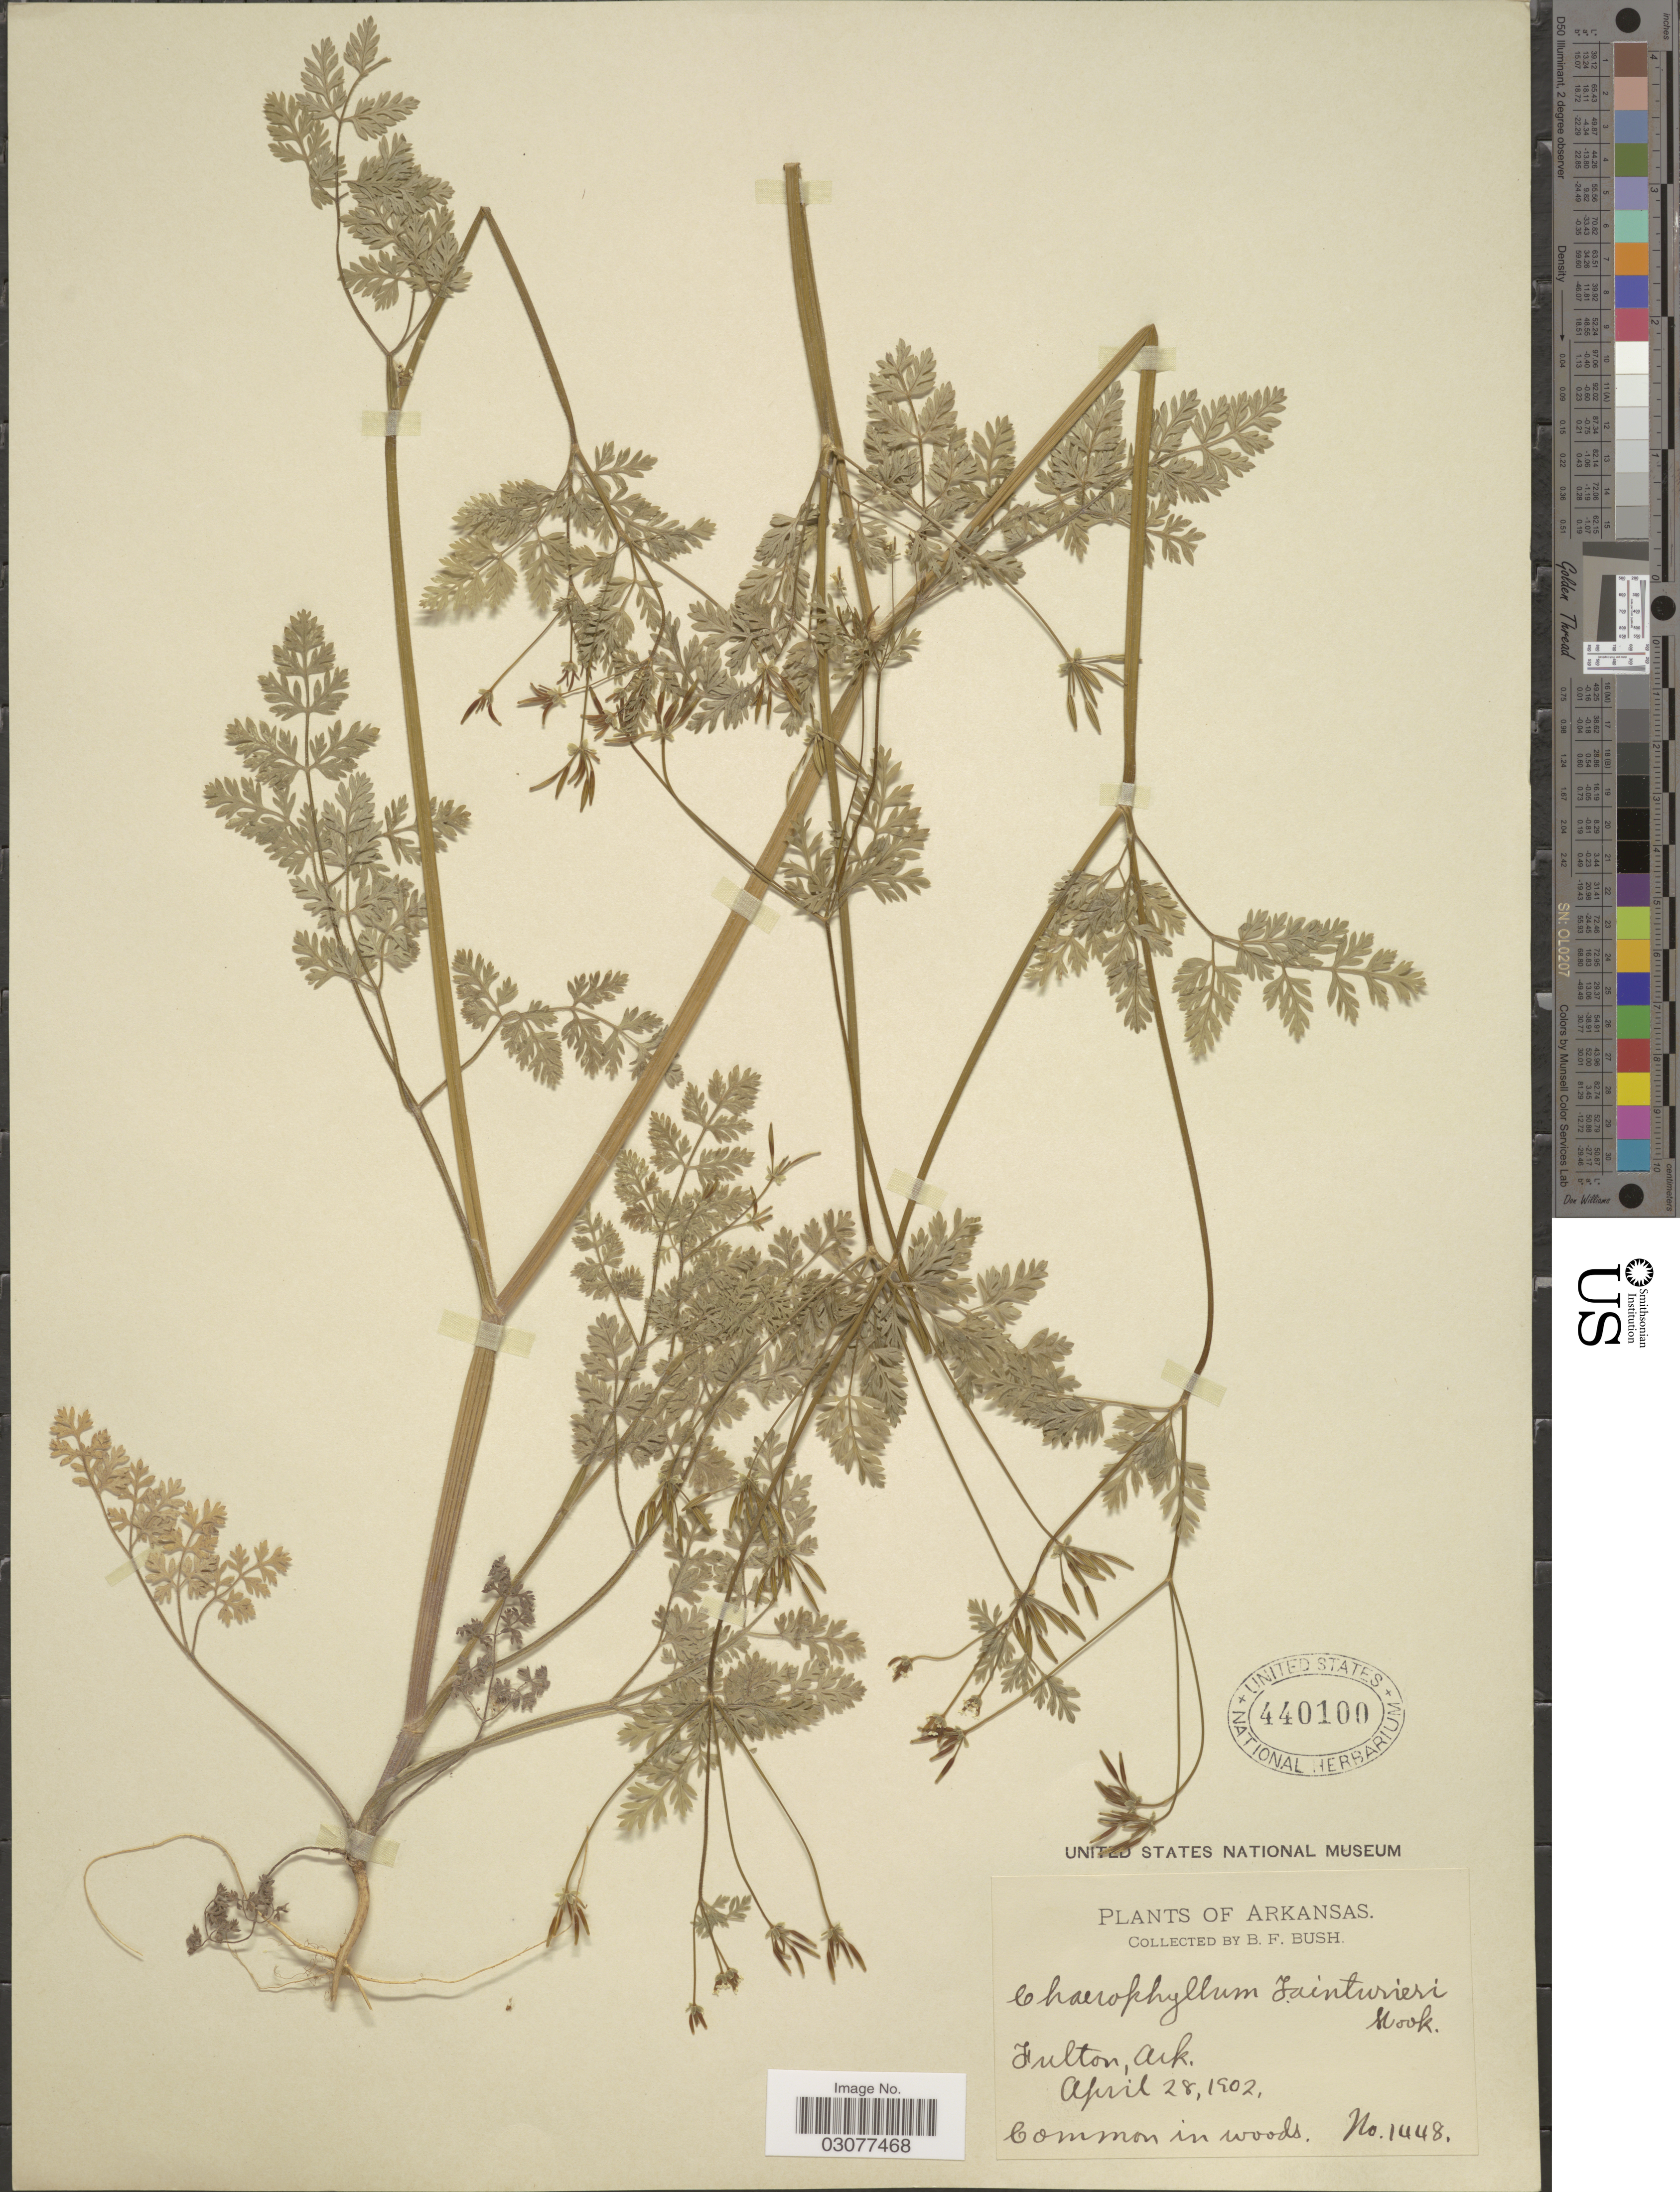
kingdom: Plantae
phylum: Tracheophyta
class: Magnoliopsida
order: Apiales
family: Apiaceae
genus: Chaerophyllum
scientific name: Chaerophyllum tainturieri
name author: Hook.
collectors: B. F. Bush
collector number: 1448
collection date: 1902-04-28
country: United States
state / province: Arkansas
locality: Fulton.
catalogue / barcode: US 440100